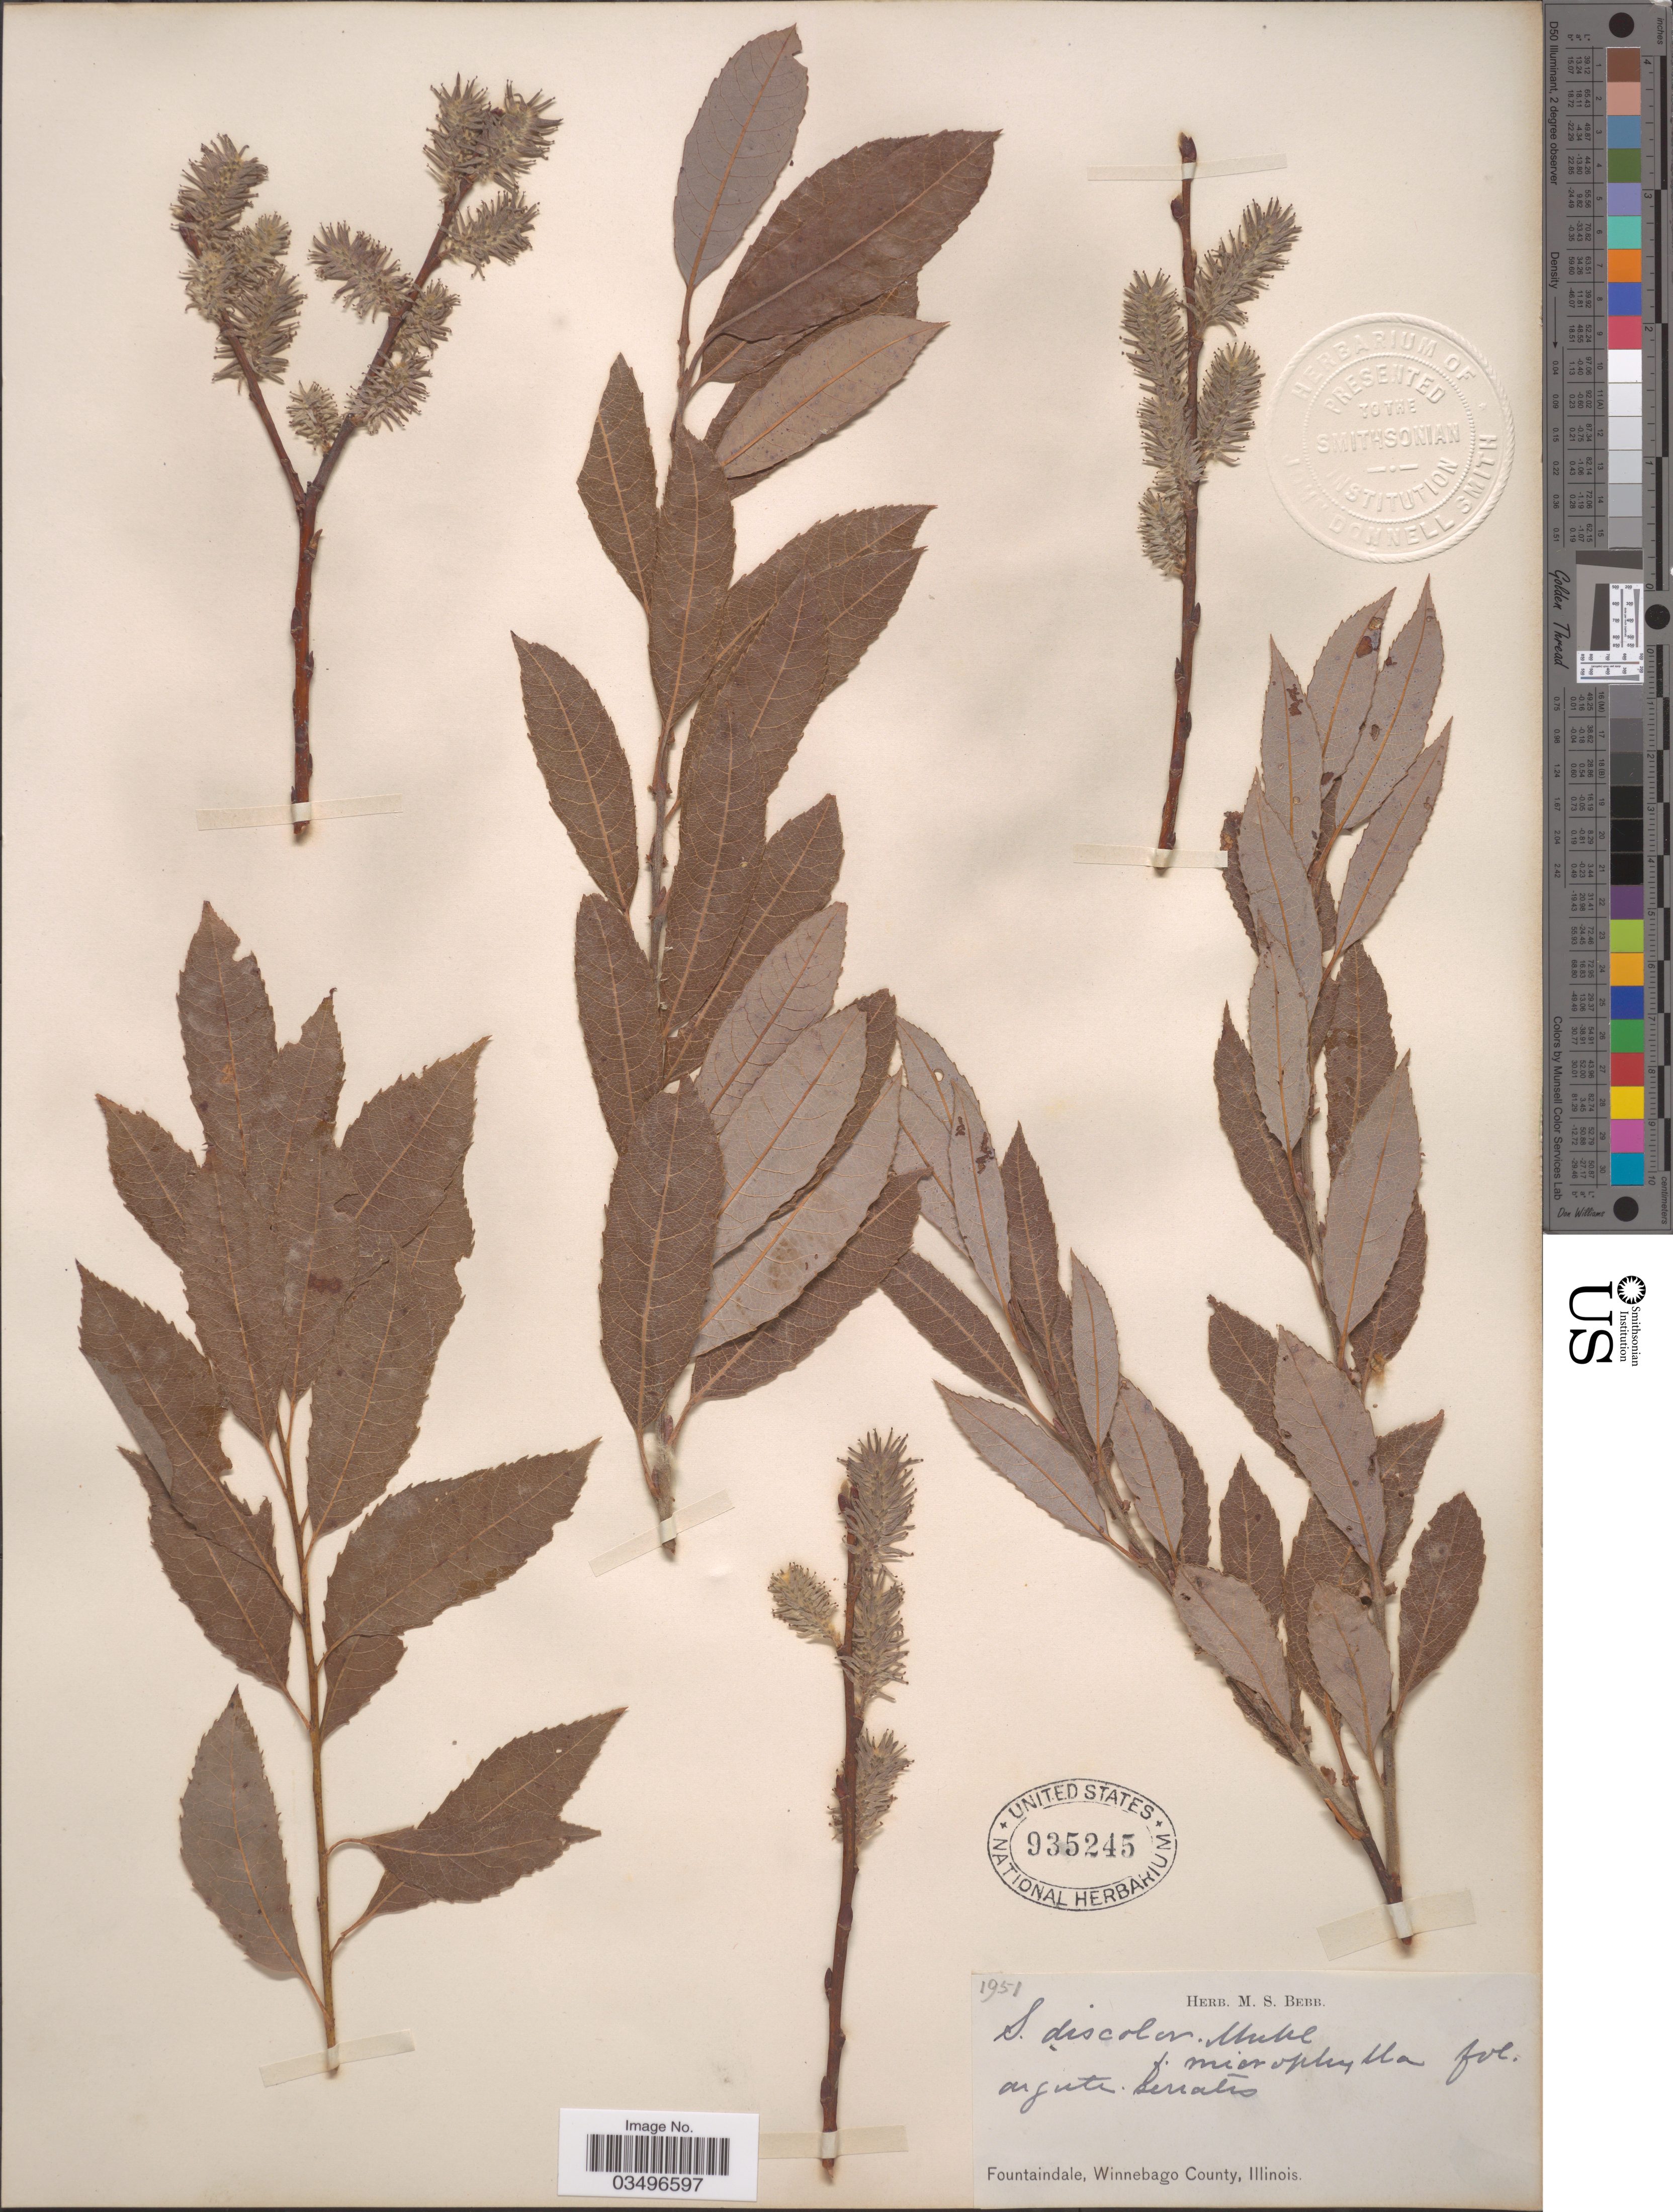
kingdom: Plantae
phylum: Tracheophyta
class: Magnoliopsida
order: Malpighiales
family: Salicaceae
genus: Salix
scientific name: Salix discolor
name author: Muhl.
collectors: ex Herb. M. S. Bebb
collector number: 1951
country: United States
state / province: Illinois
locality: Fountaindale, Winnebago County.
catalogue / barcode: US 935245